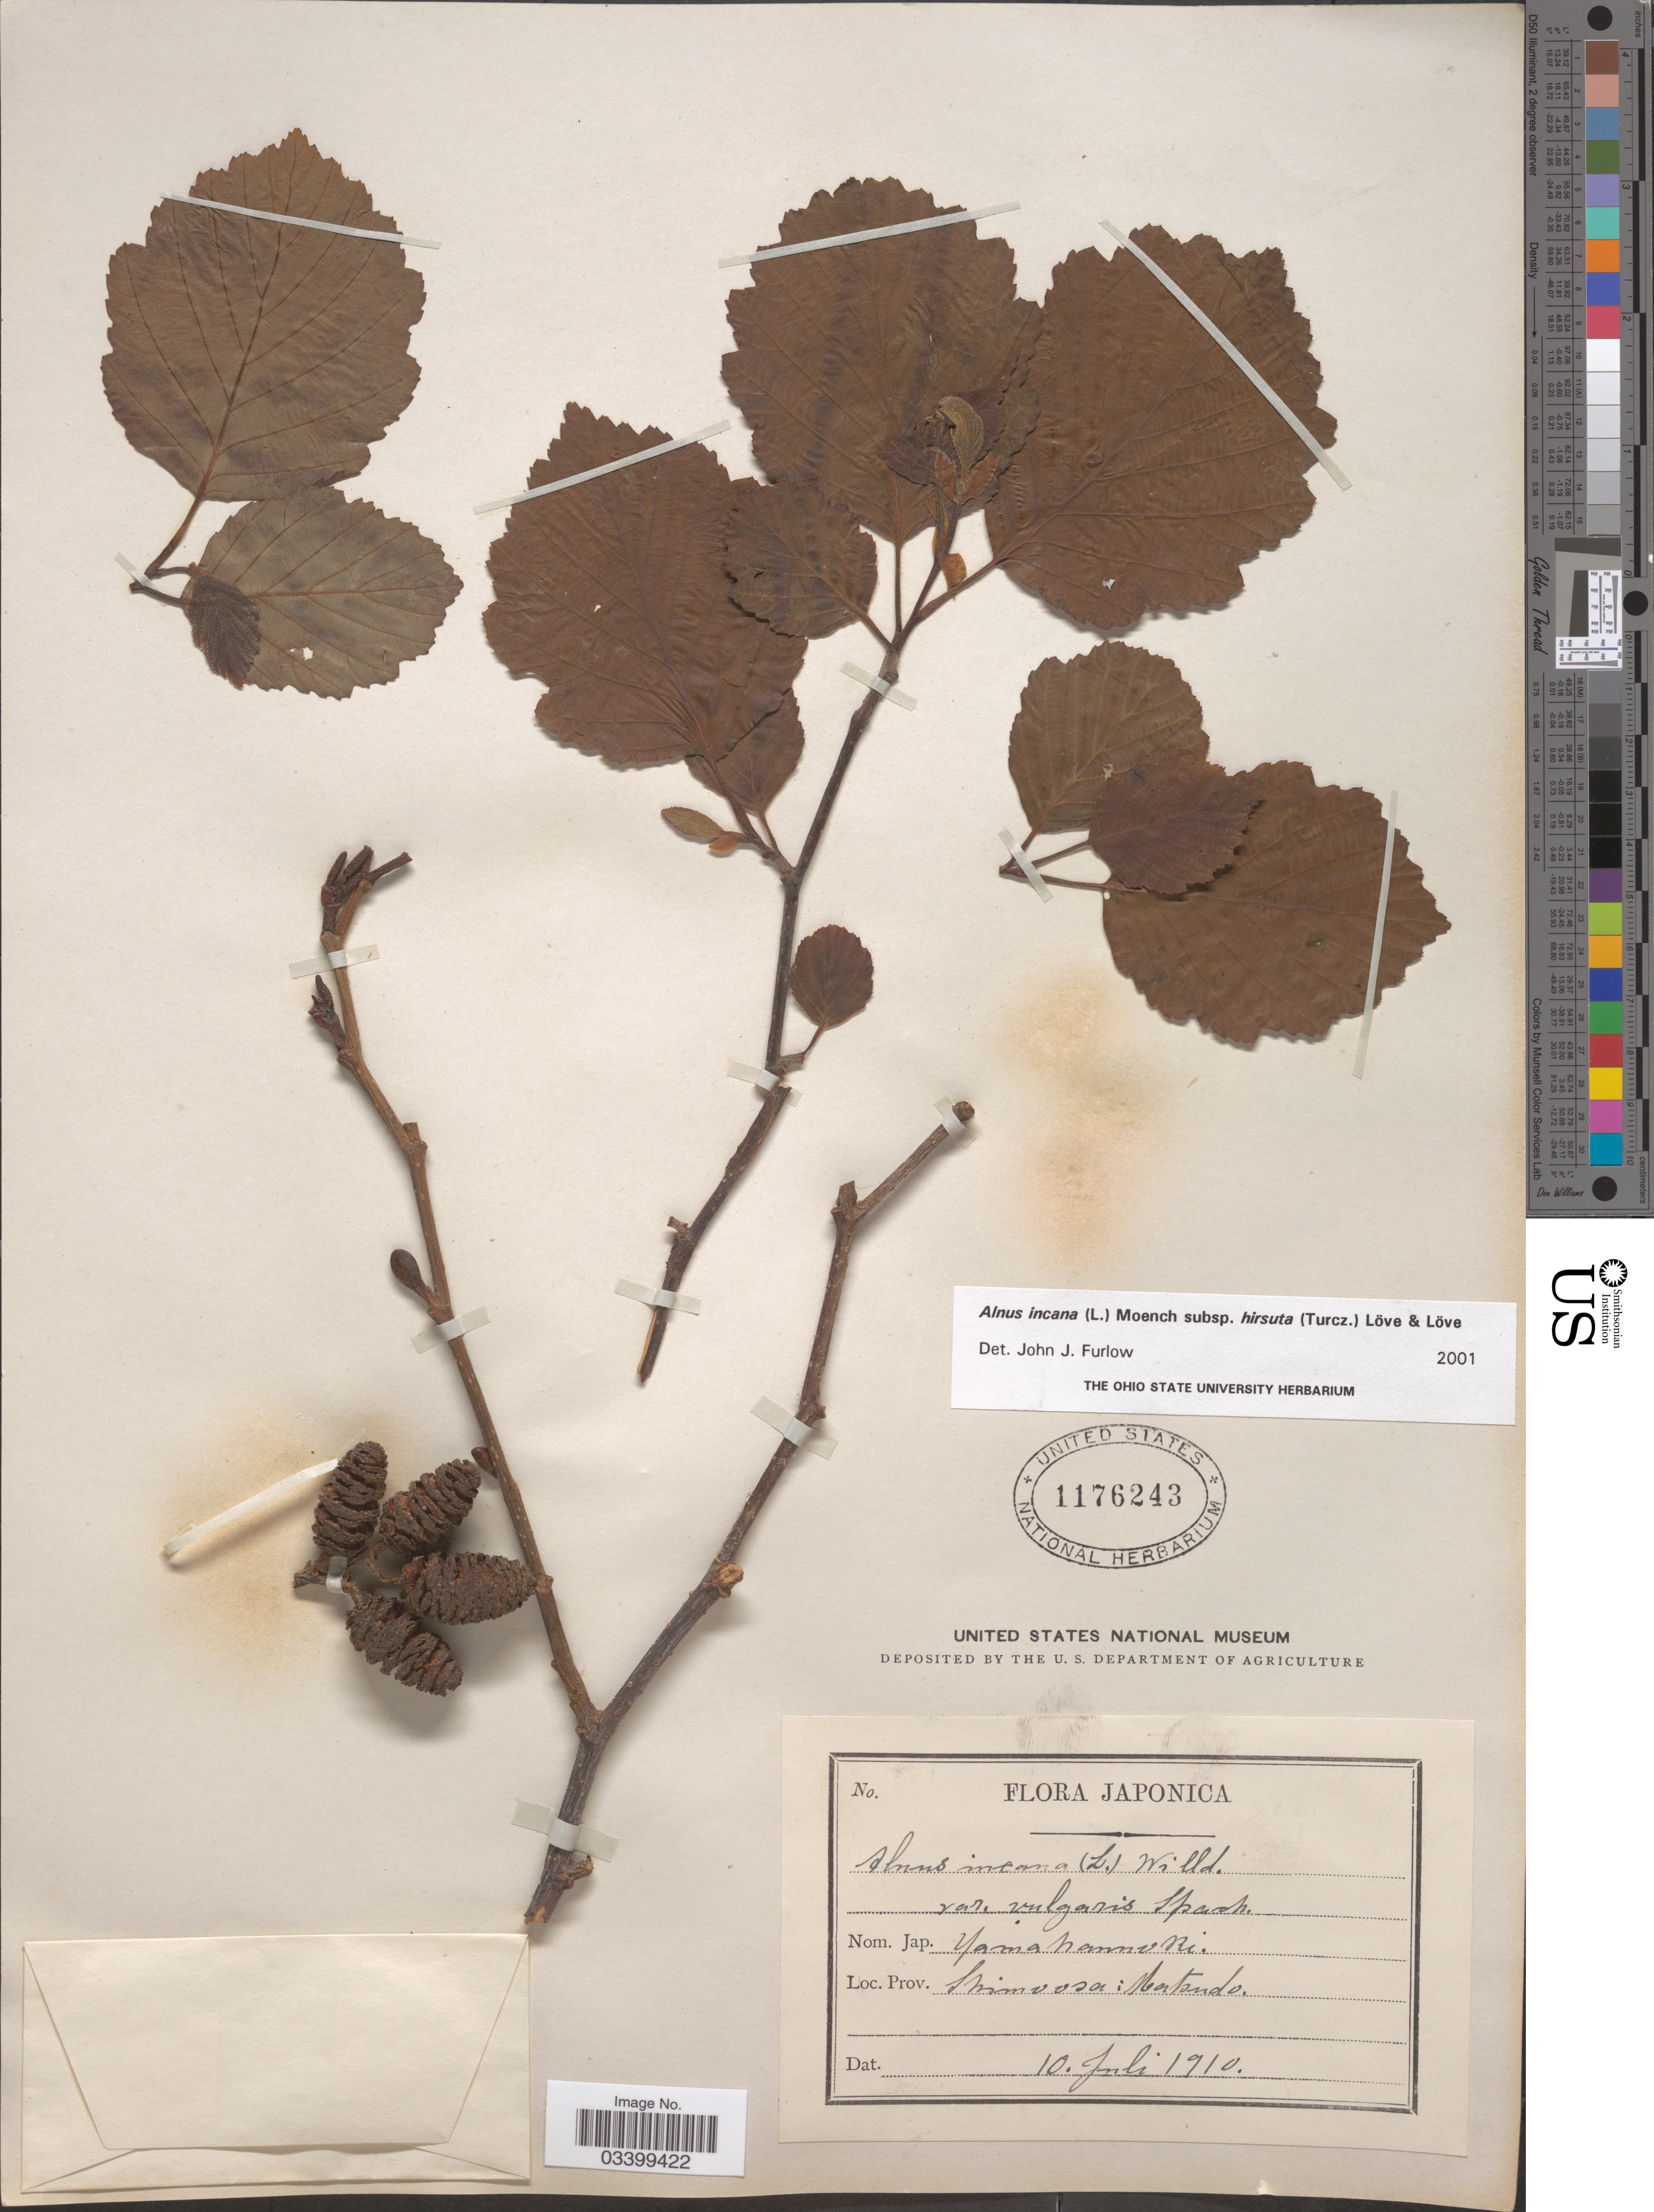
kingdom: Plantae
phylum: Tracheophyta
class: Magnoliopsida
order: Fagales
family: Betulaceae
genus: Alnus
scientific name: Alnus incana subsp. hirsuta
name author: (Spach) Á. Löve & D. Löve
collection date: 1910-07-10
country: Japan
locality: Prov. Shimoosa: Matsudo.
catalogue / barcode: US 1176243